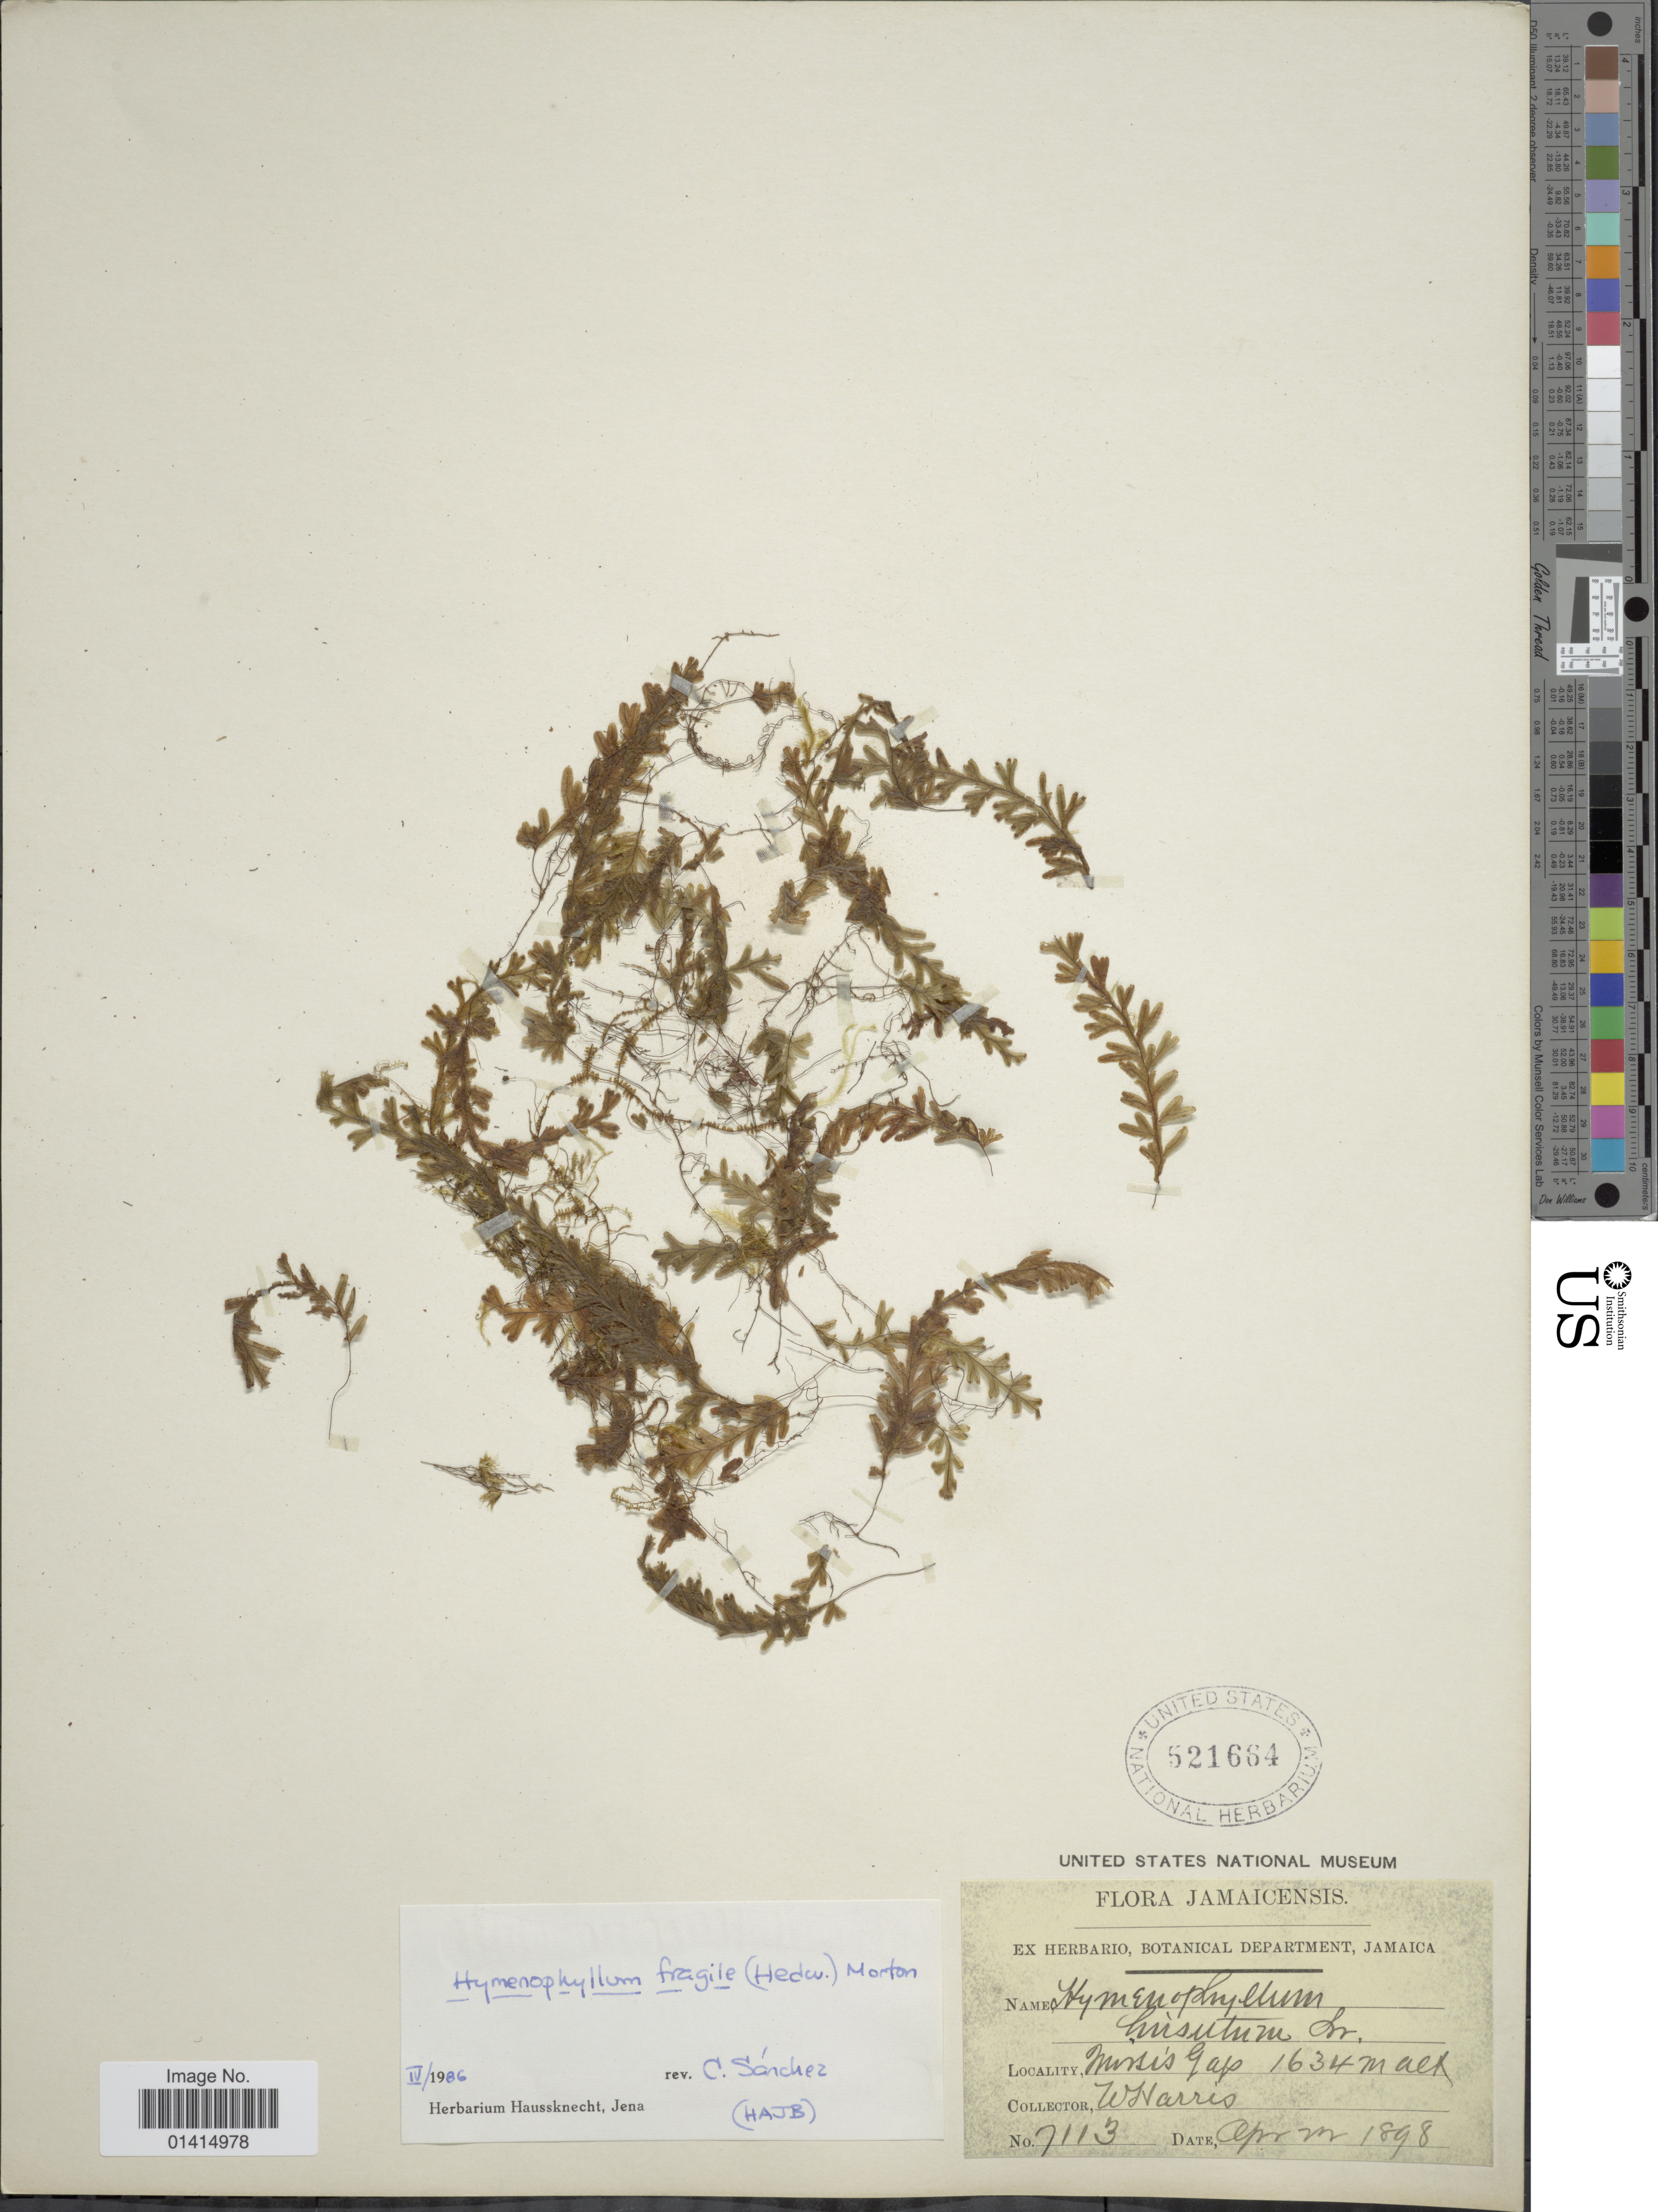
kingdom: Plantae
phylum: Tracheophyta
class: Polypodiopsida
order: Hymenophyllales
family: Hymenophyllaceae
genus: Hymenophyllum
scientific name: Hymenophyllum fragile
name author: (Hedw.) C.V. Morton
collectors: W. Harris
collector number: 7113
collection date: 1898-04-22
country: Jamaica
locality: Morse's Gap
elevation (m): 1634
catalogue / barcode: US 521664